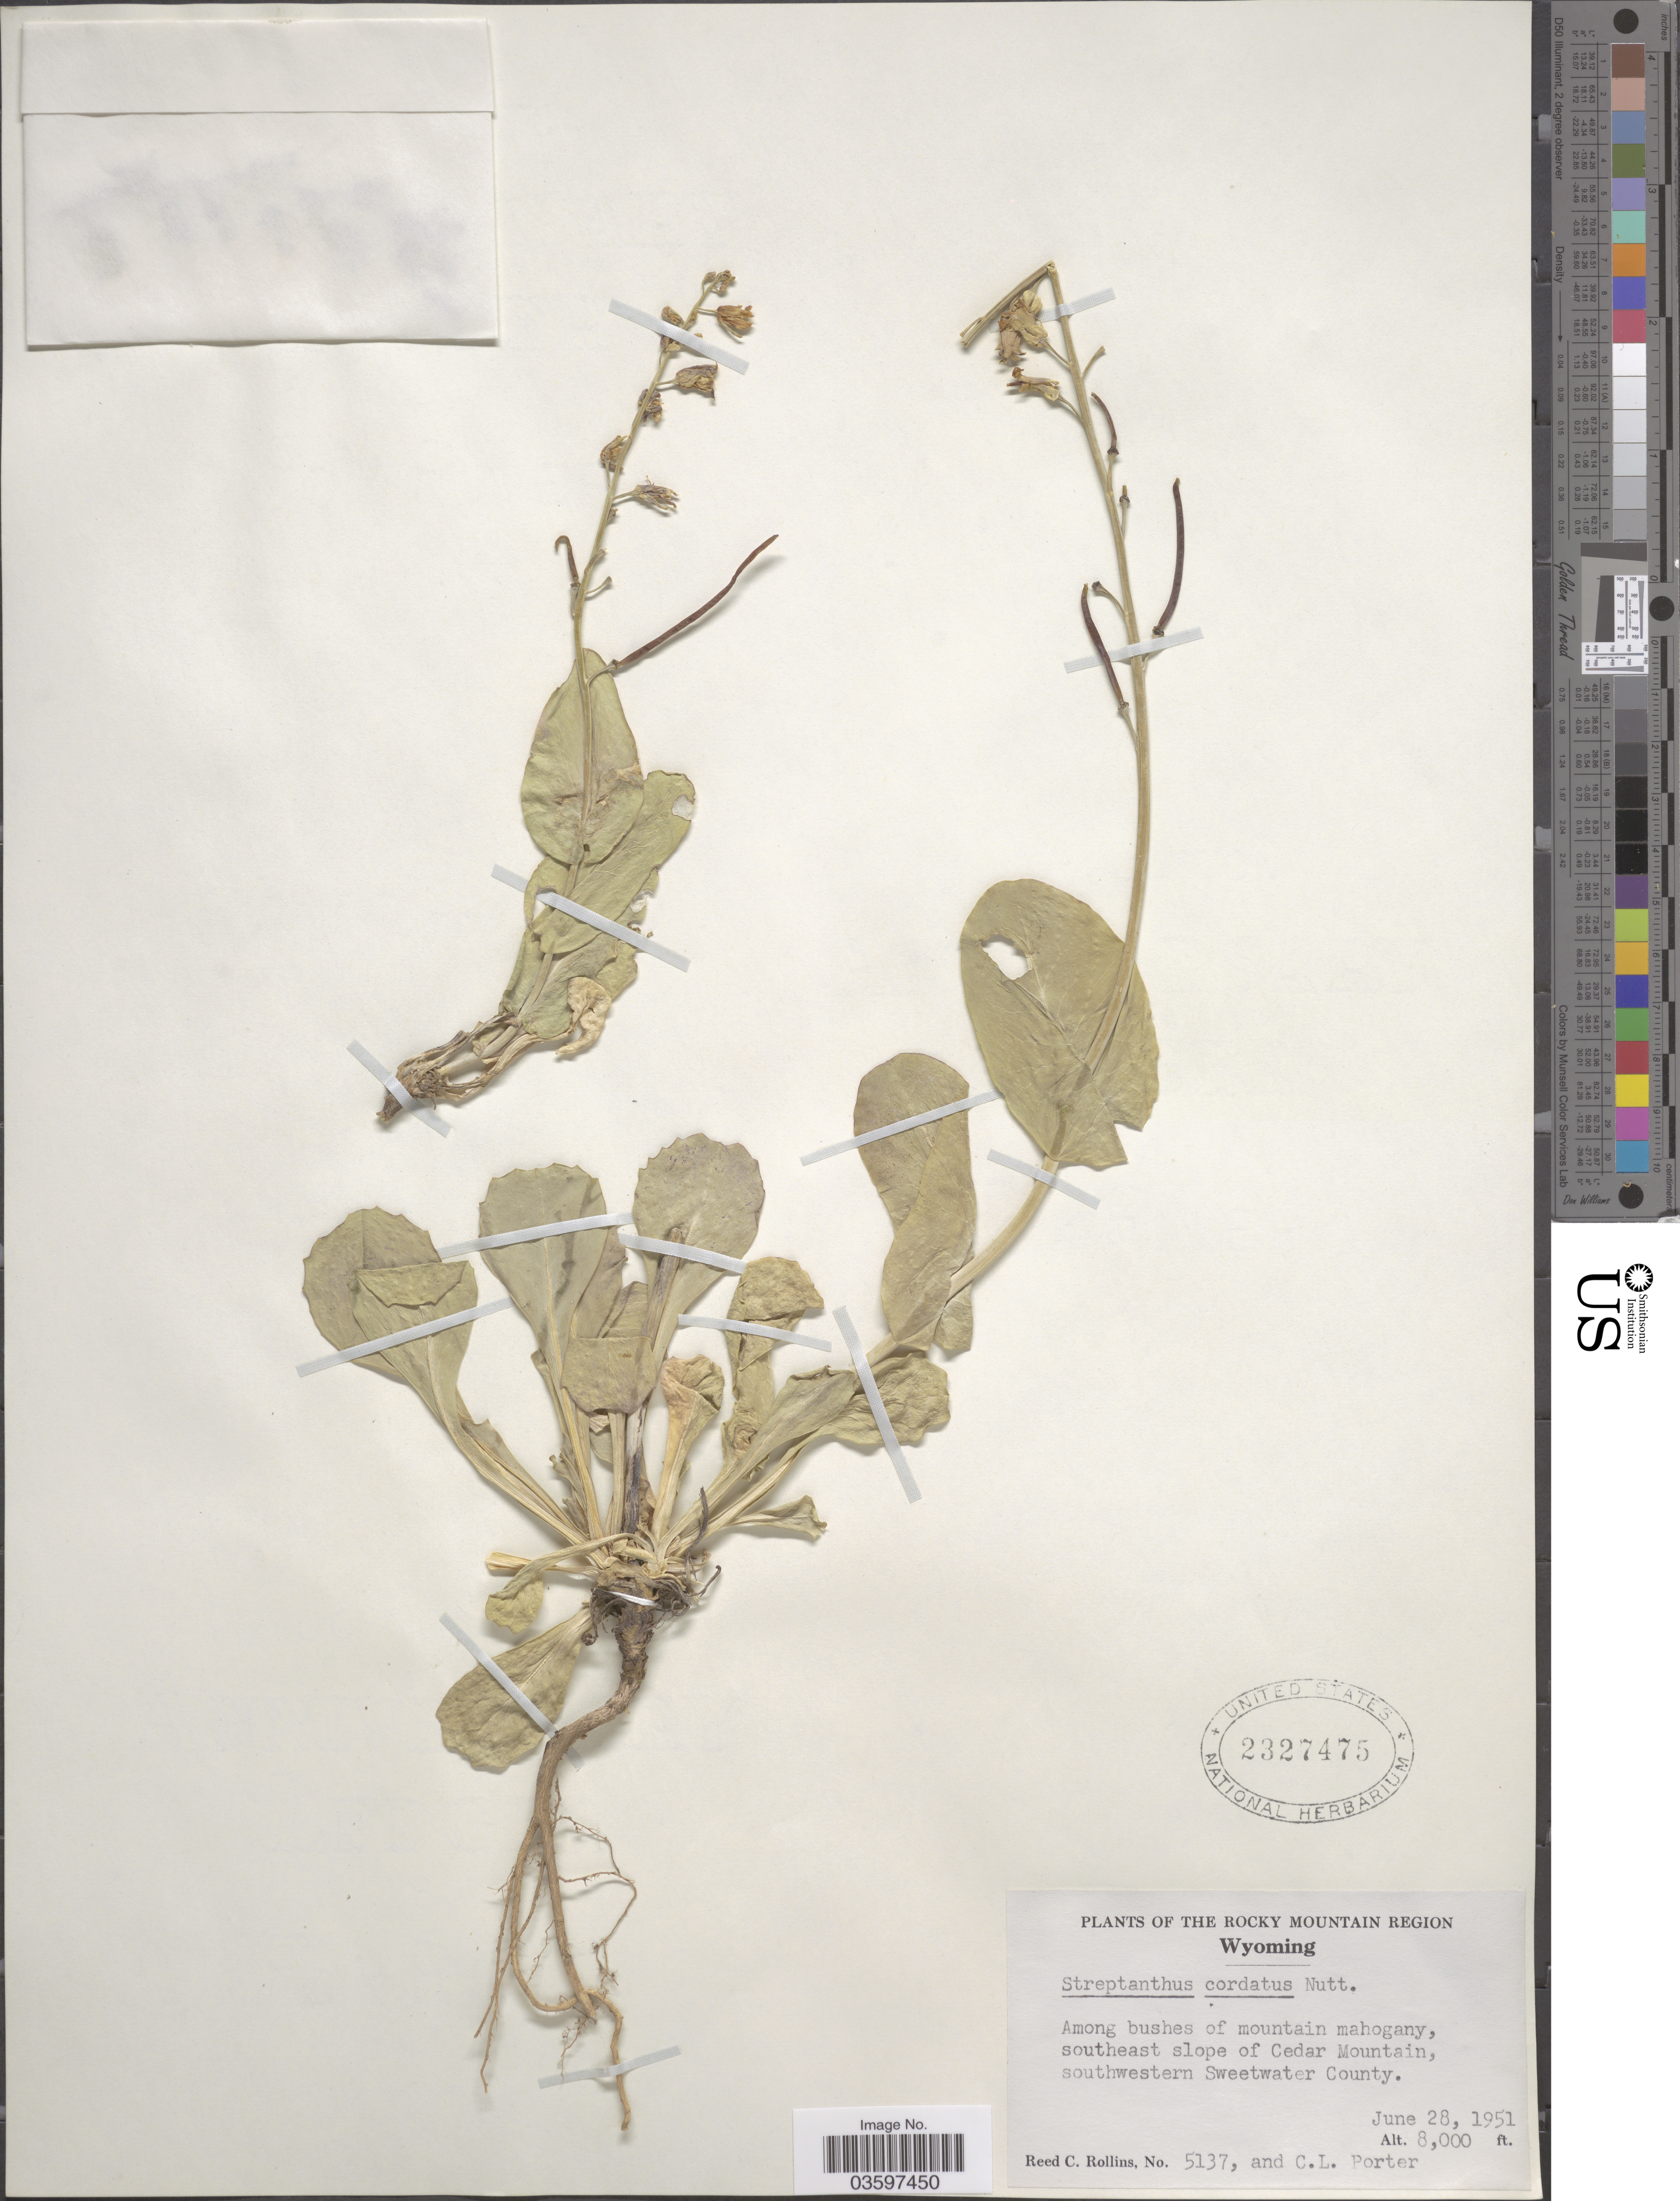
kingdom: Plantae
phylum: Tracheophyta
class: Magnoliopsida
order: Brassicales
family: Brassicaceae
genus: Streptanthus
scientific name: Streptanthus cordatus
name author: Nutt. ex Torr. & A. Gray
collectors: R. C. Rollins & C. L. Porter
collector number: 5137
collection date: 1951-06-28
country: United States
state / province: Wyoming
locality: The Rocky Mountain Region. Southeast slope of Cedar Mountain, southwestern Sweetwater County.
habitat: southeast slope of Cedar Mountain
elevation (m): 2438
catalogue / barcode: US 2327475